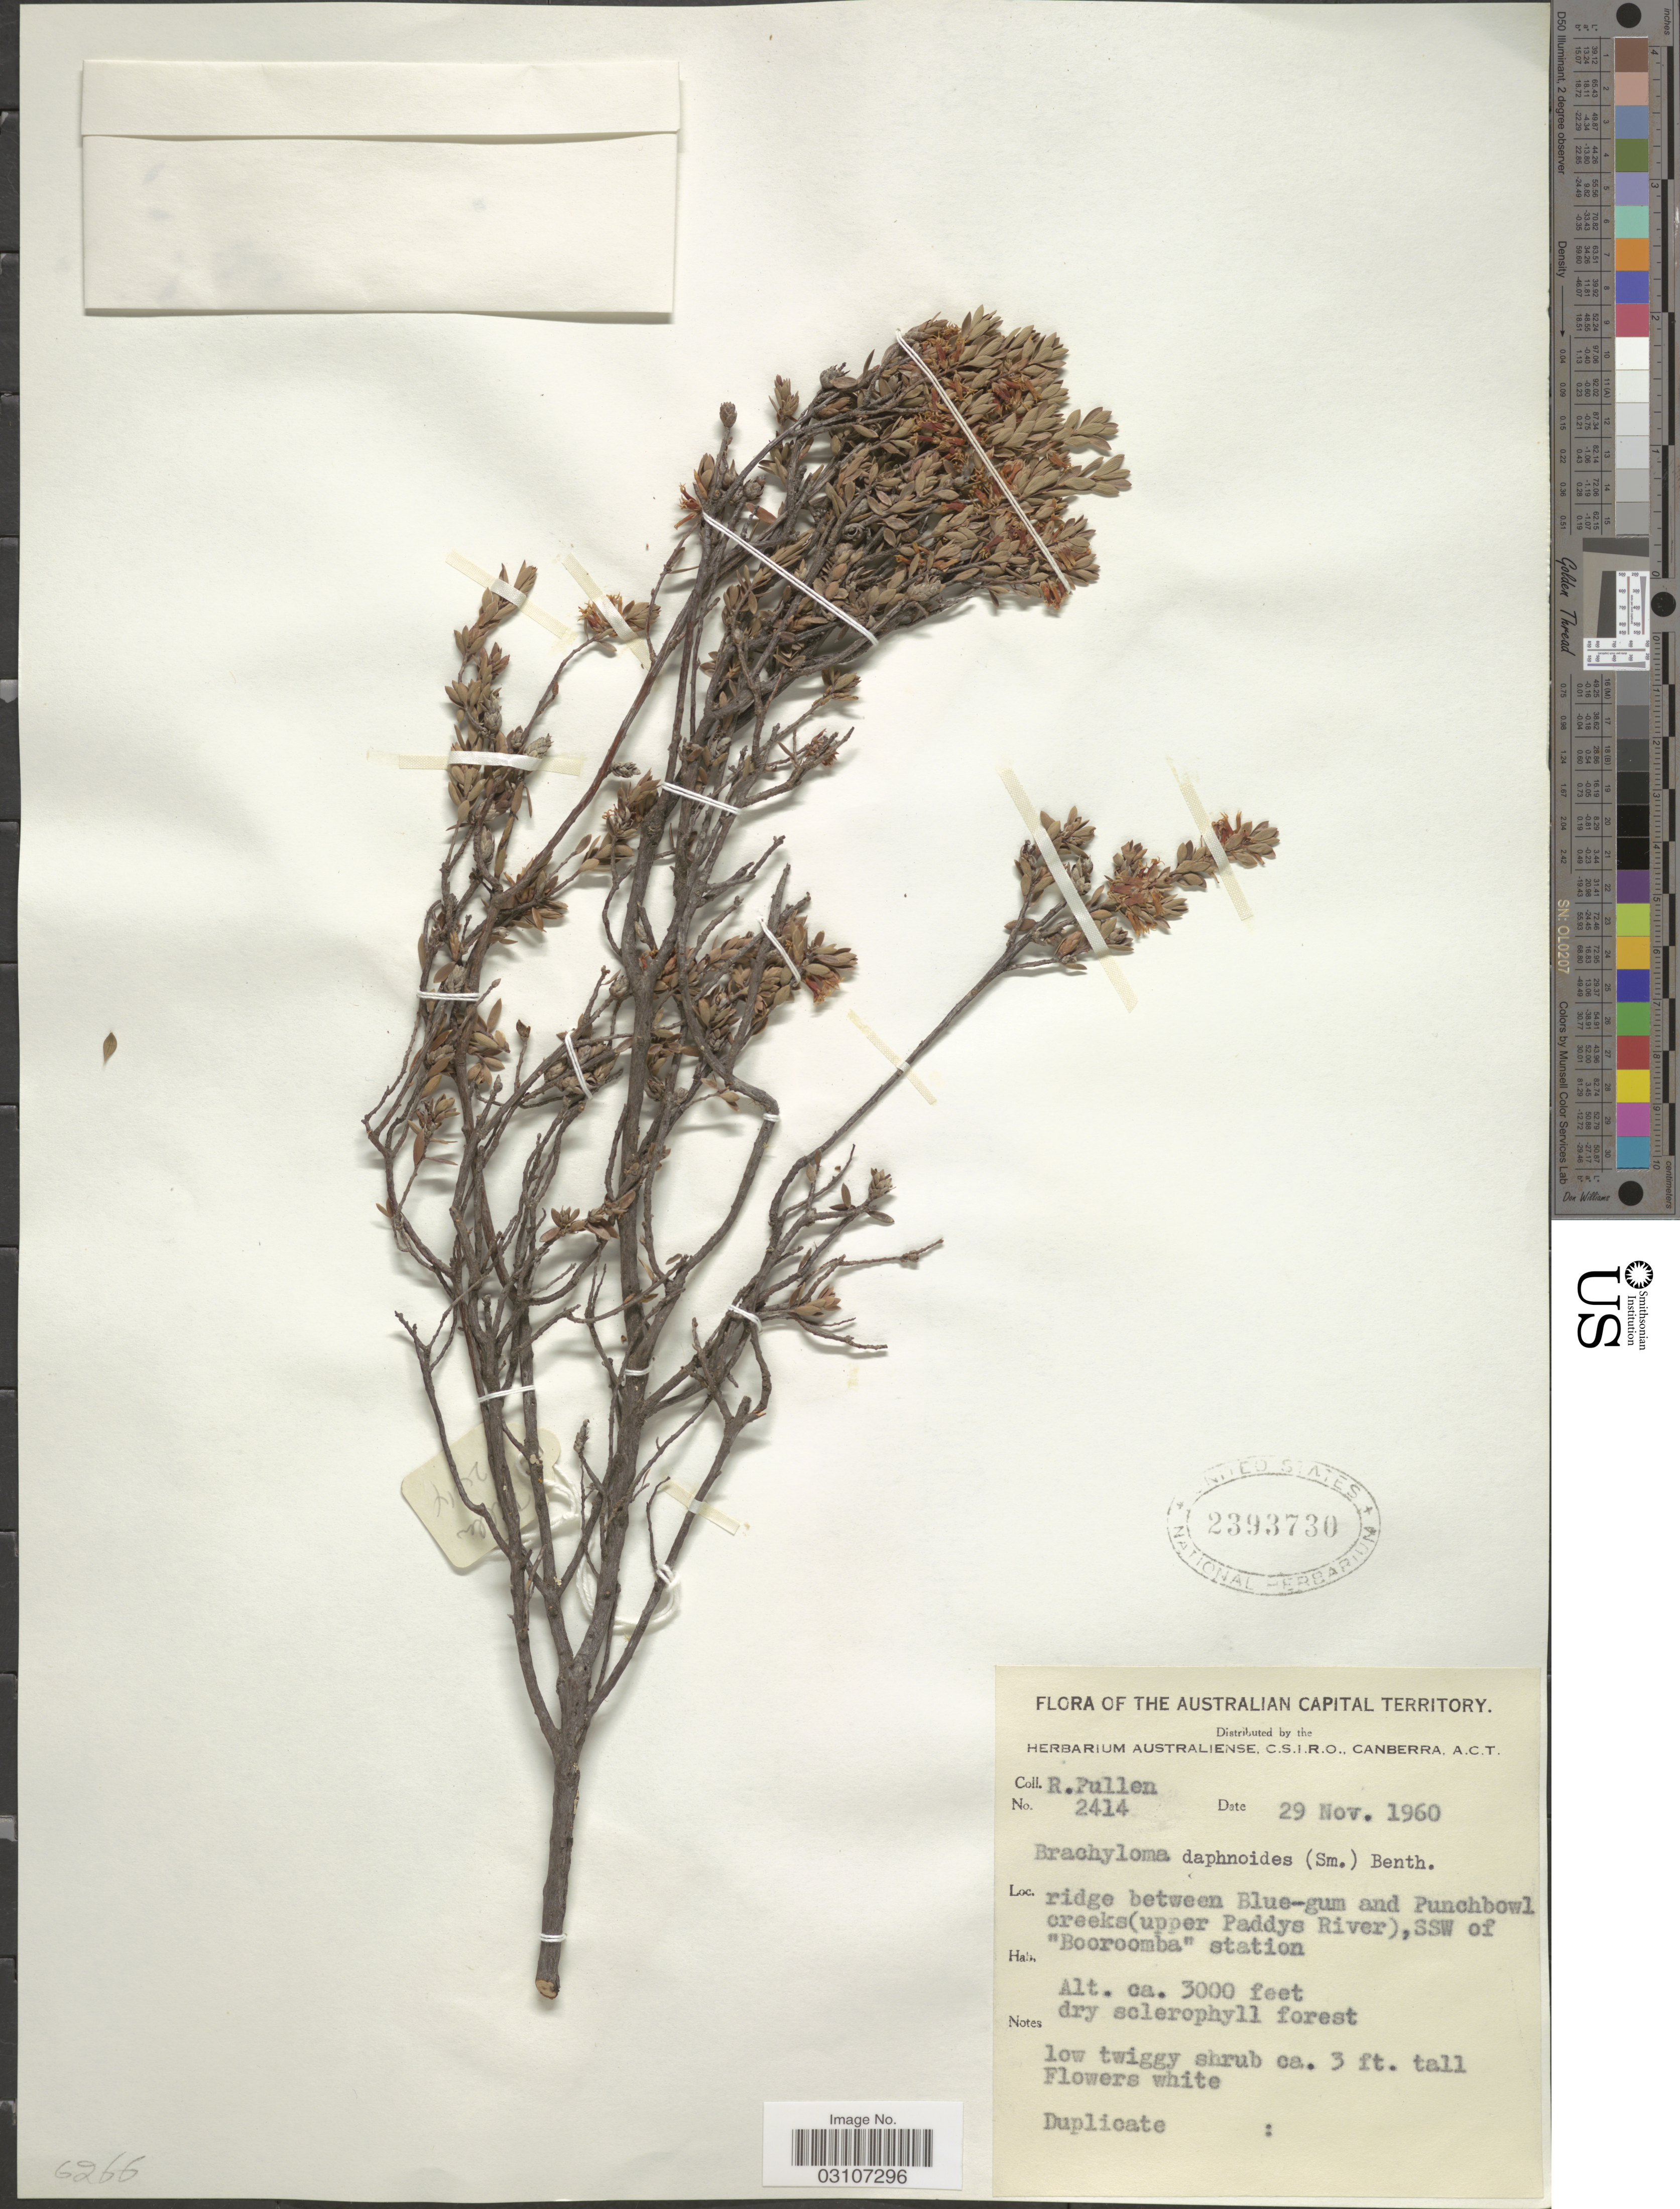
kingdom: Plantae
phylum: Tracheophyta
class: Magnoliopsida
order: Ericales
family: Ericaceae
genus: Brachyloma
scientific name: Brachyloma daphnoides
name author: (Sm.) Benth.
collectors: R. Pullen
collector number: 2414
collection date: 1960-11-29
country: Australia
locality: Australian Capital Territory. Ridge between Blue-gum and Punchbowl creeks (upper Paddys River), SSW of "Booroomba" station.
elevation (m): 914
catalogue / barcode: US 2393730